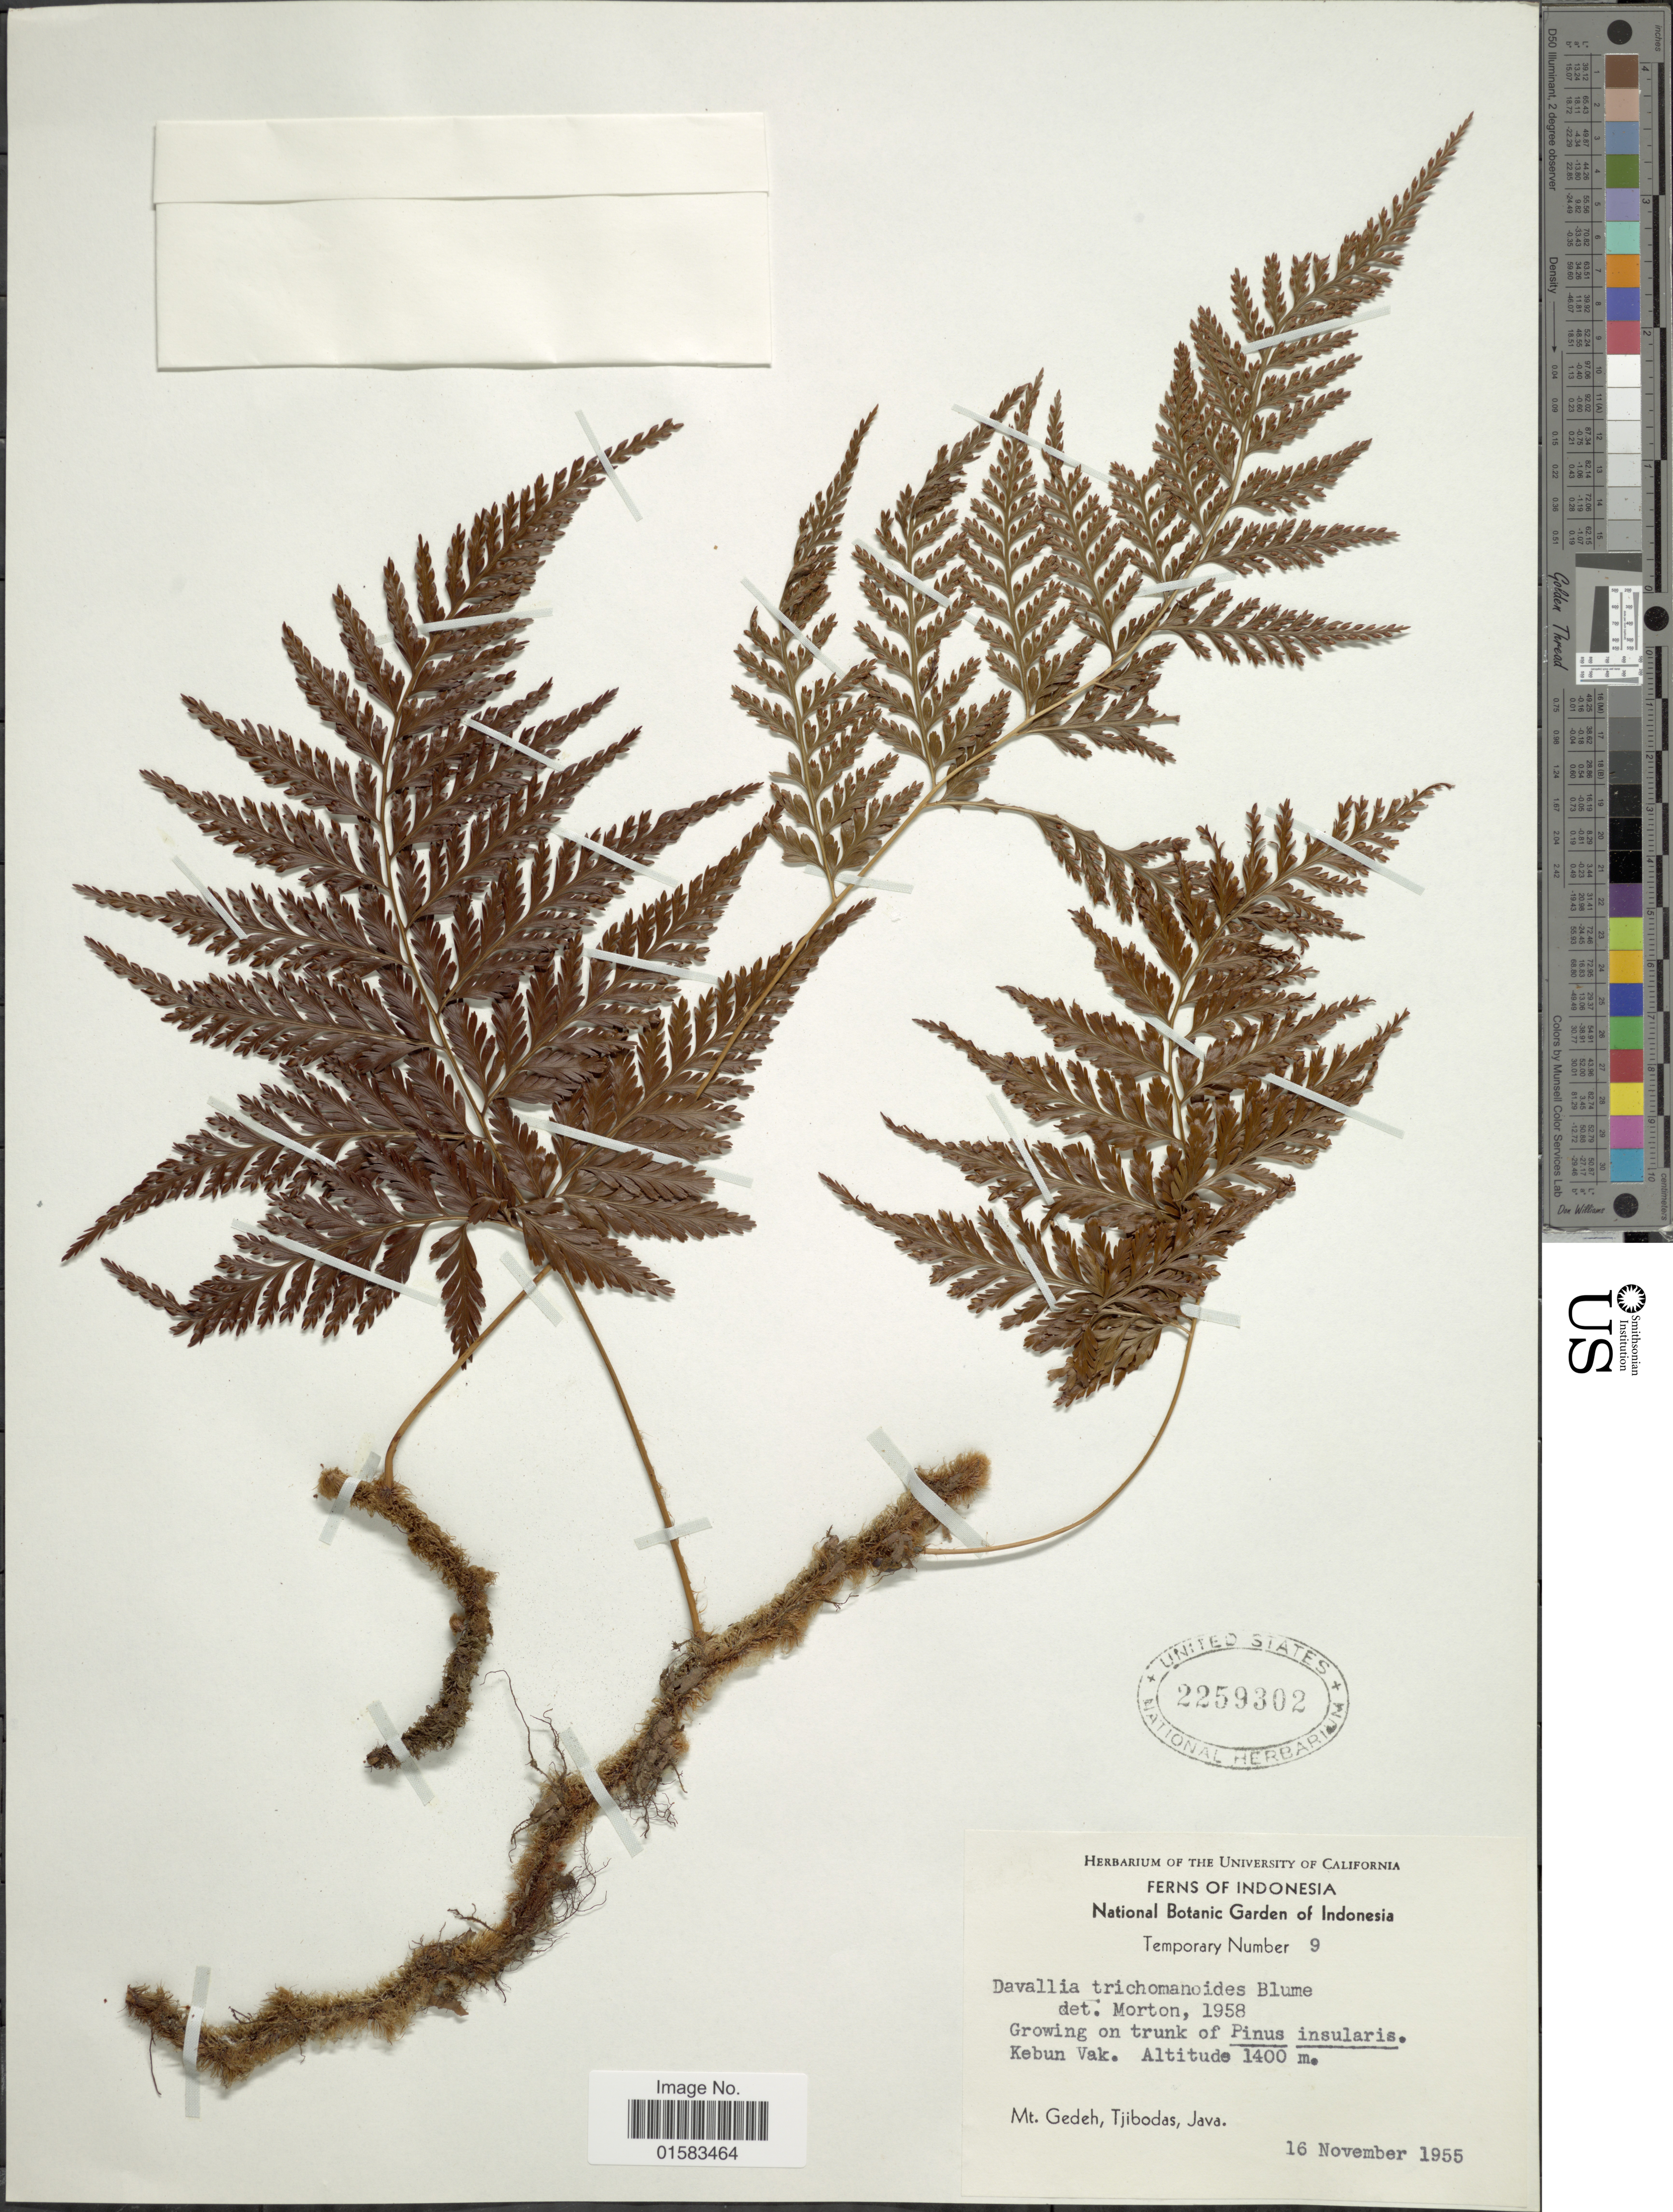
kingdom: Plantae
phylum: Tracheophyta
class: Polypodiopsida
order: Polypodiales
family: Davalliaceae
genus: Davallia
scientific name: Davallia trichomanoides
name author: Blume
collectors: National Botanic Garden of Indonesia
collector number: Temporary Number 9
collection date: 1955-11-16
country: Indonesia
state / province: Java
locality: Mt. Gedeh, Tjibodas, Kebun Vak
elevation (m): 1400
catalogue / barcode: US 2259302